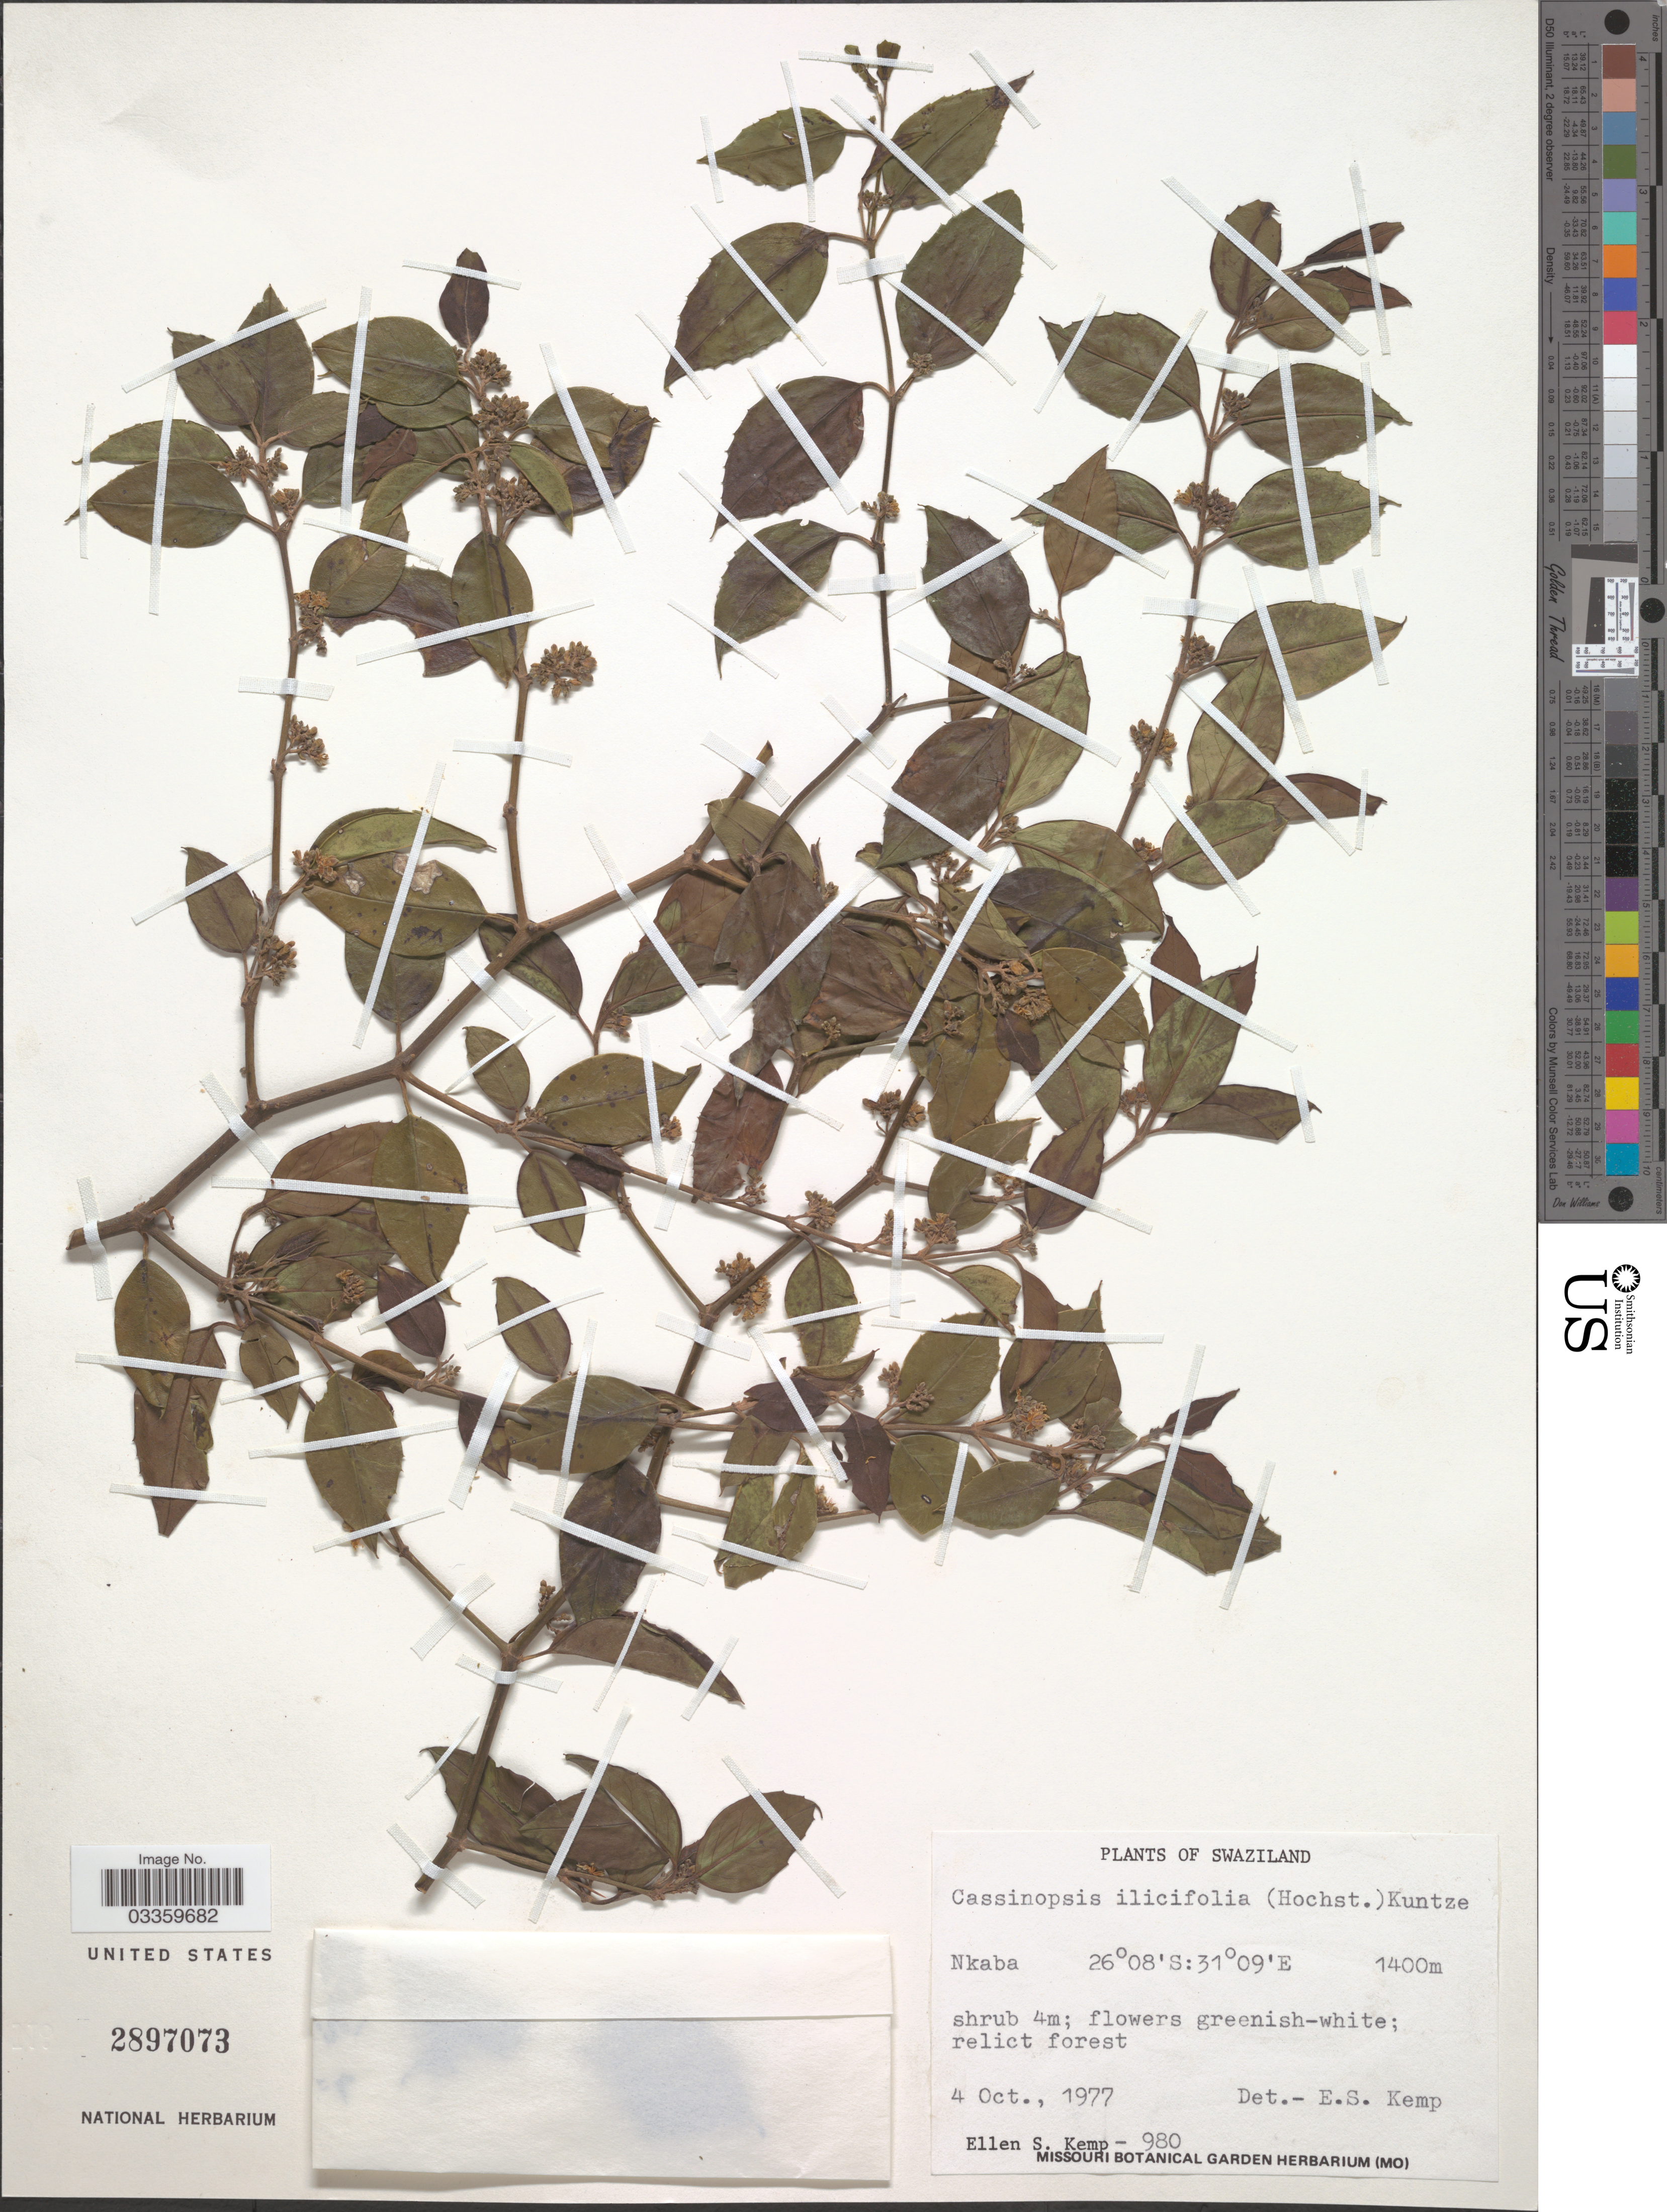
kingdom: Plantae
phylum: Tracheophyta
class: Magnoliopsida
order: Icacinales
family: Icacinaceae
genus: Cassinopsis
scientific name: Cassinopsis ilicifolia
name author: Kuntze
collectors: E. S. Kemp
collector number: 980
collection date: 1977-10-04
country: Eswatini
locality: Nkaba.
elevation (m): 1400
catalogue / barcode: US 2897073